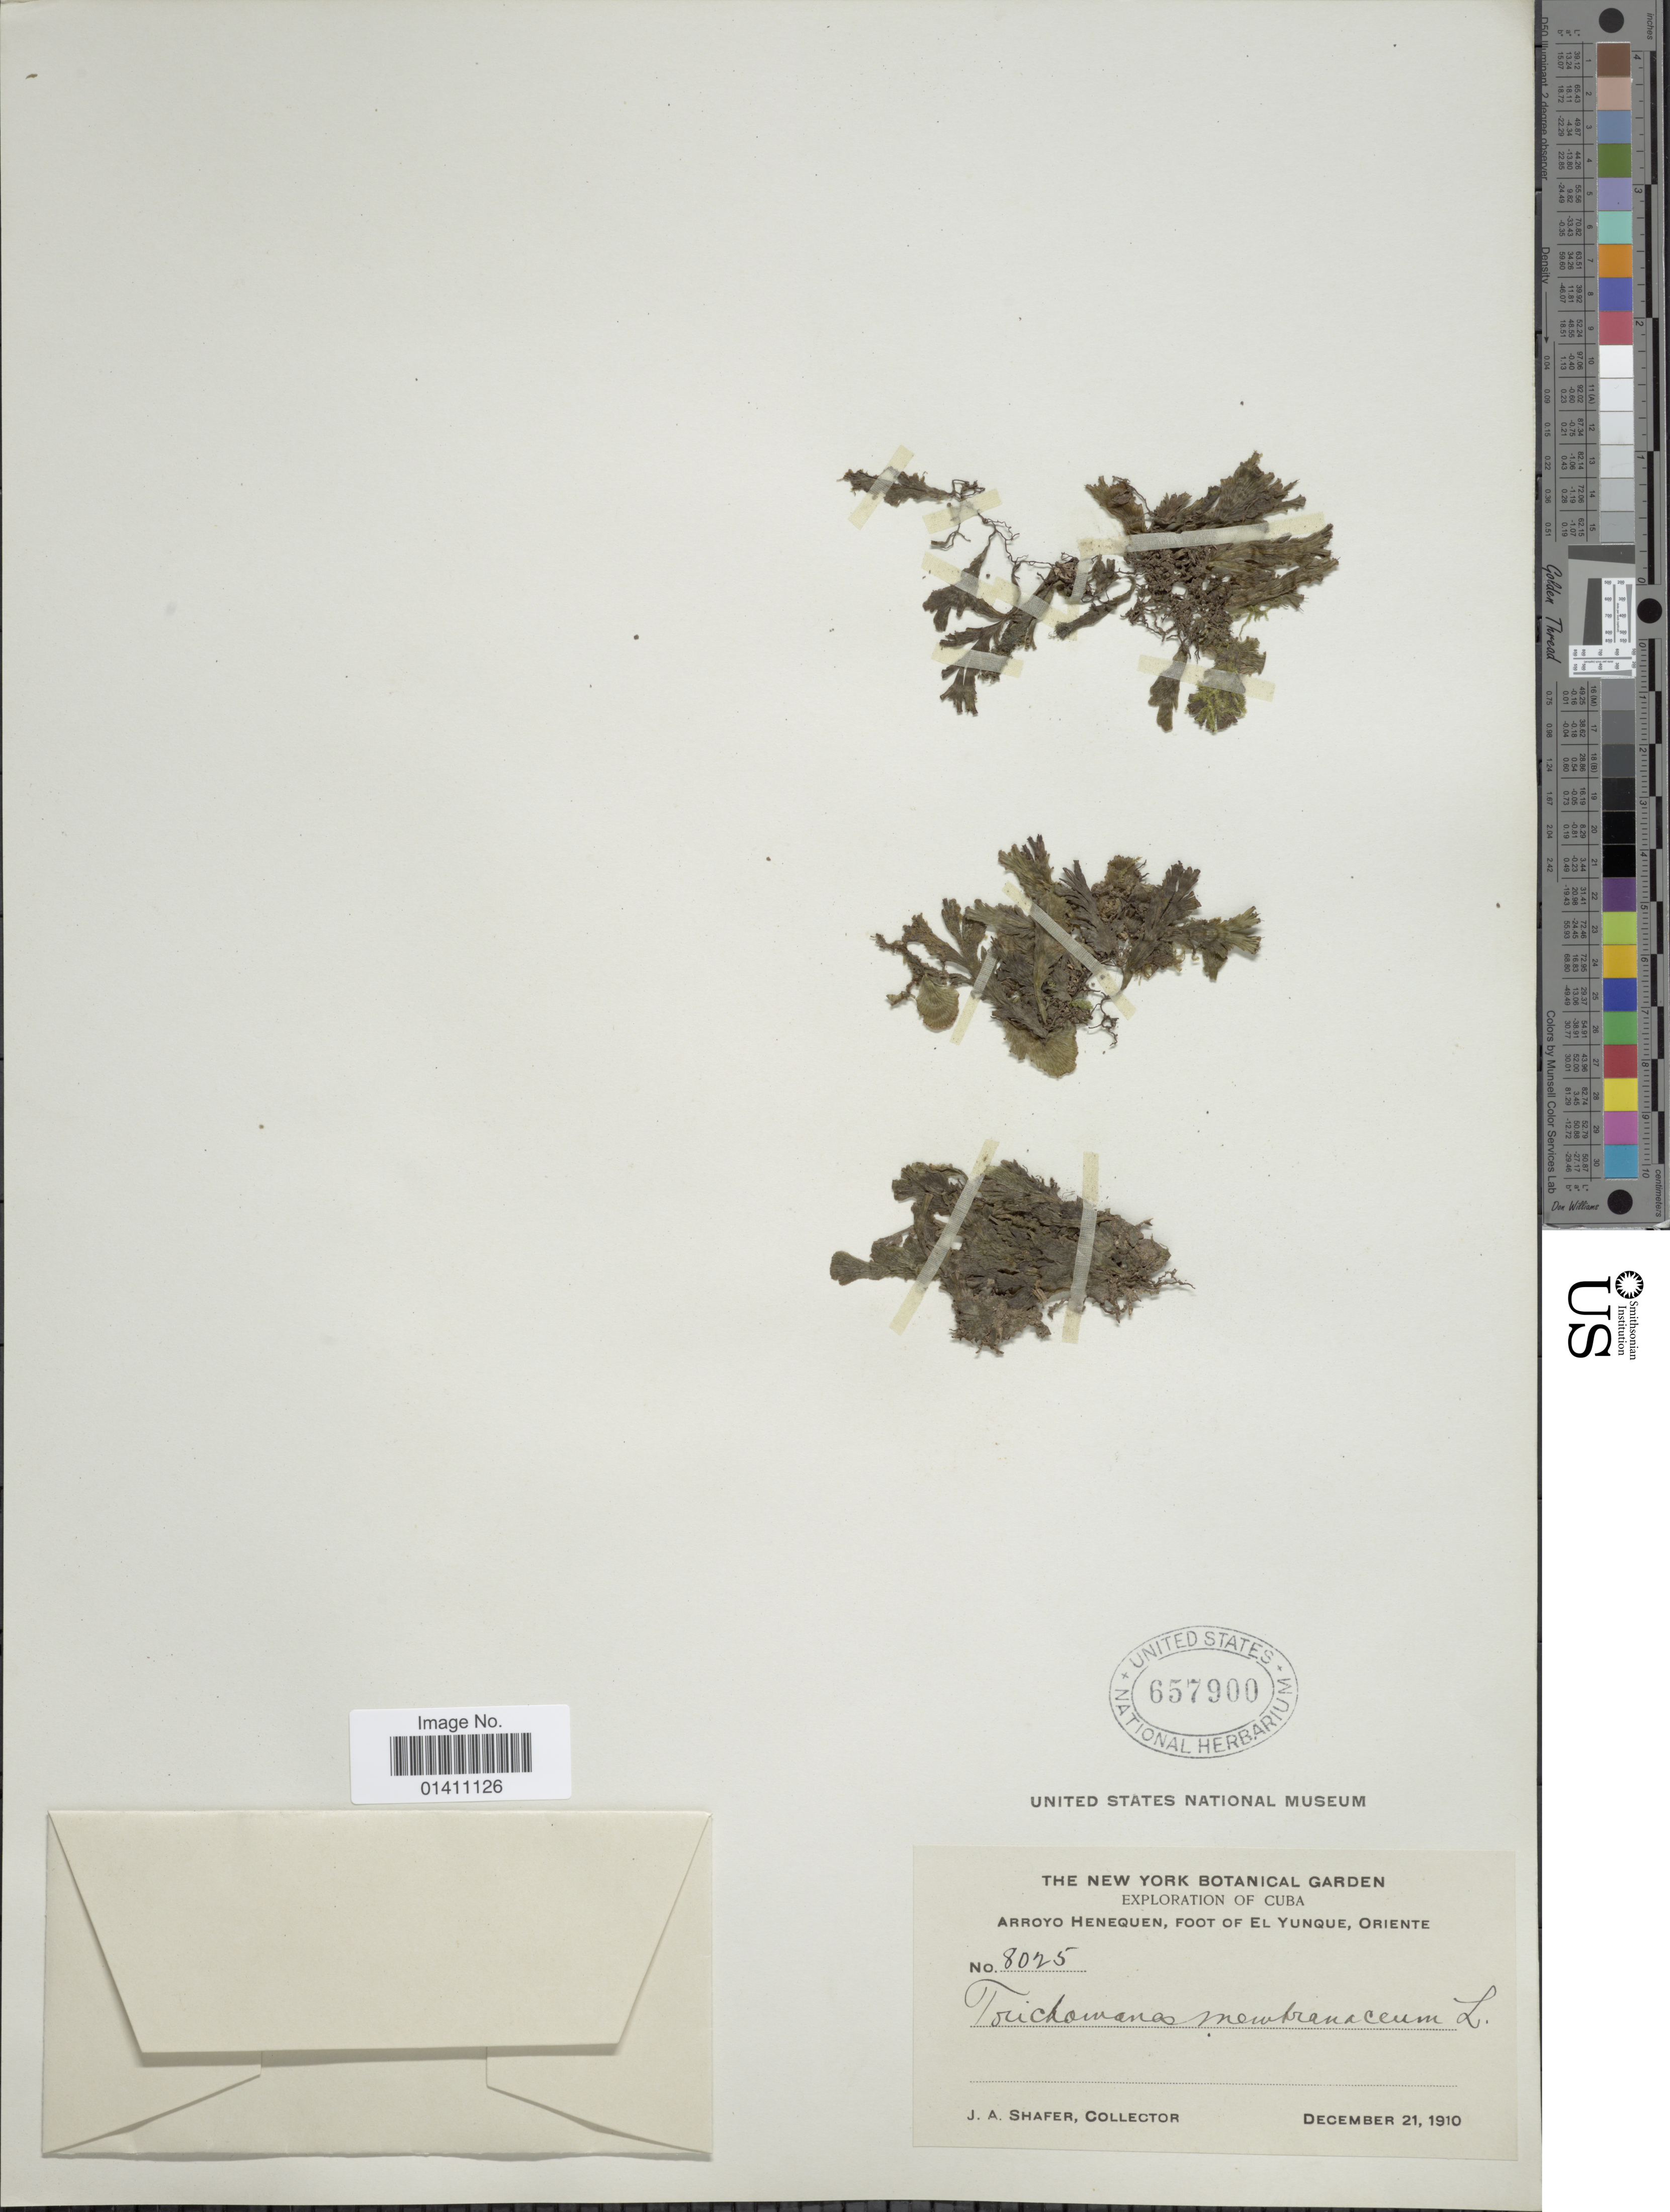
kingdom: Plantae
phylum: Tracheophyta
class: Polypodiopsida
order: Hymenophyllales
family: Hymenophyllaceae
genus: Didymoglossum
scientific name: Didymoglossum membranaceum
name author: (L.) Vareschi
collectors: J. A. Shafer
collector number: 8025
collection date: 1910-12-21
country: Cuba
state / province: Oriente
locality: Arroyo Henequen, Foot of El Yunque.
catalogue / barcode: US 657900